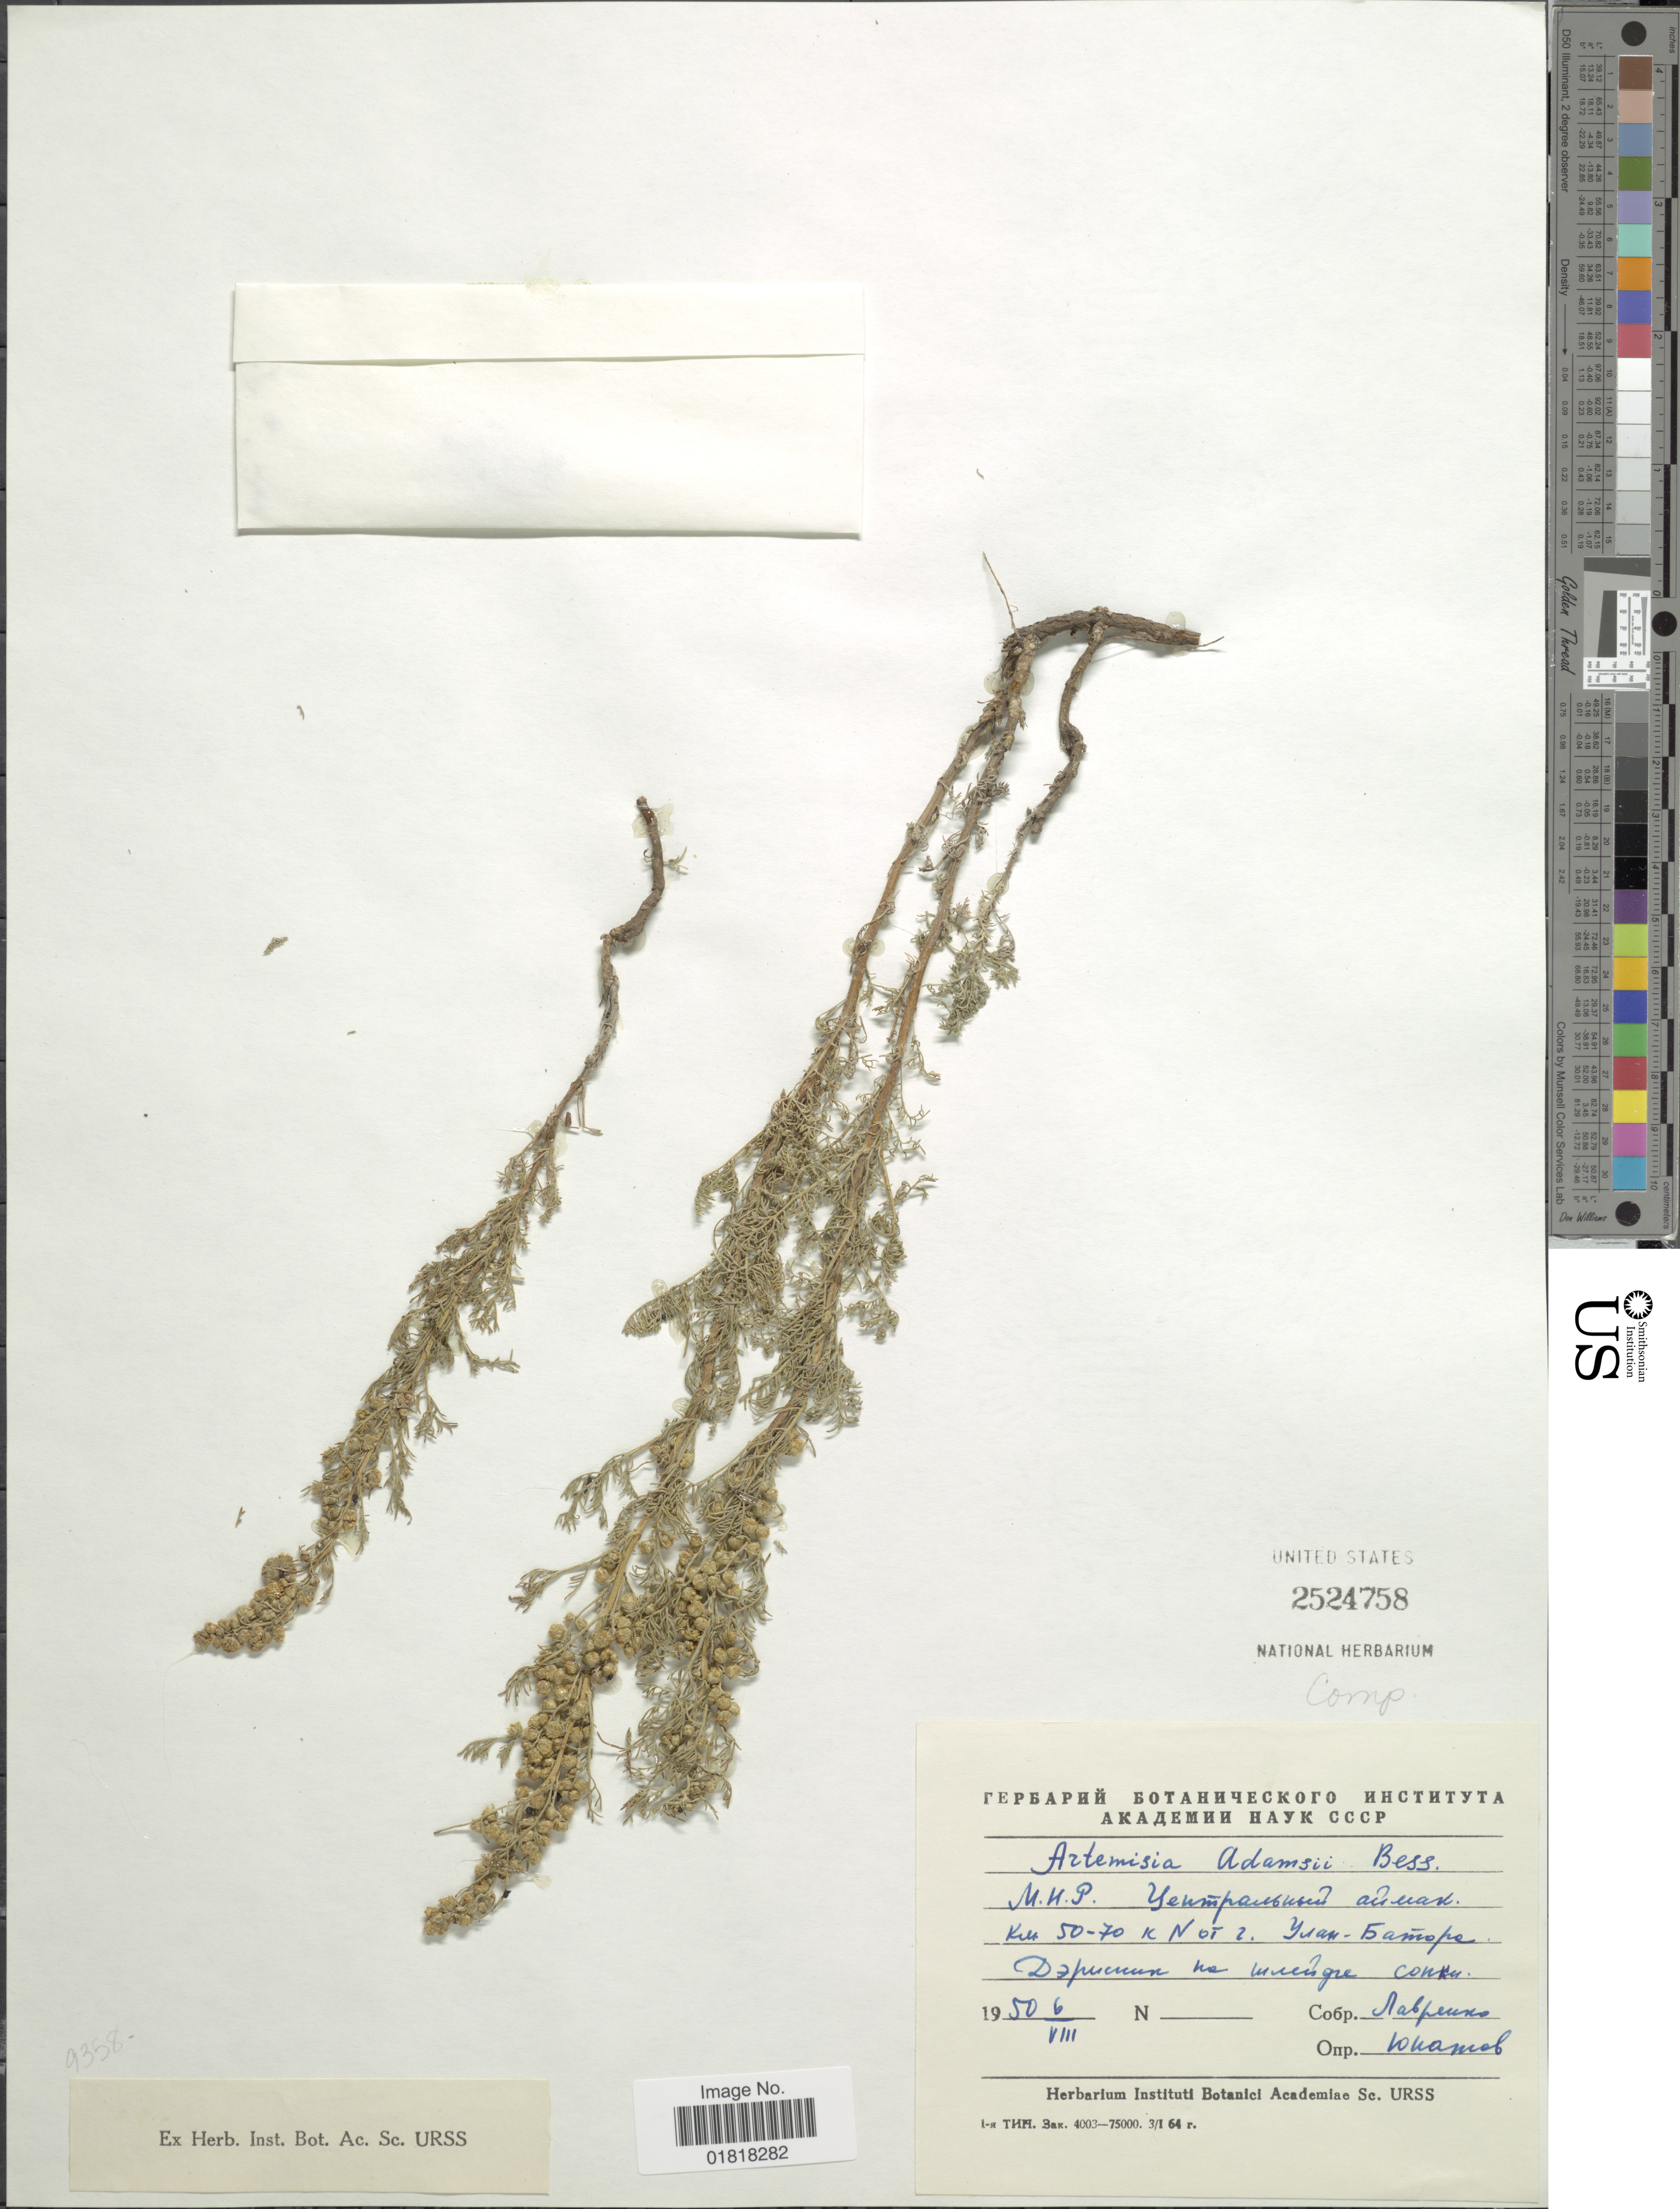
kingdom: Plantae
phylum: Tracheophyta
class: Magnoliopsida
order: Asterales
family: Asteraceae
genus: Artemisia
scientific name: Artemisia adamsii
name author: Besser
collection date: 1950-08-06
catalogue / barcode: US 2524758